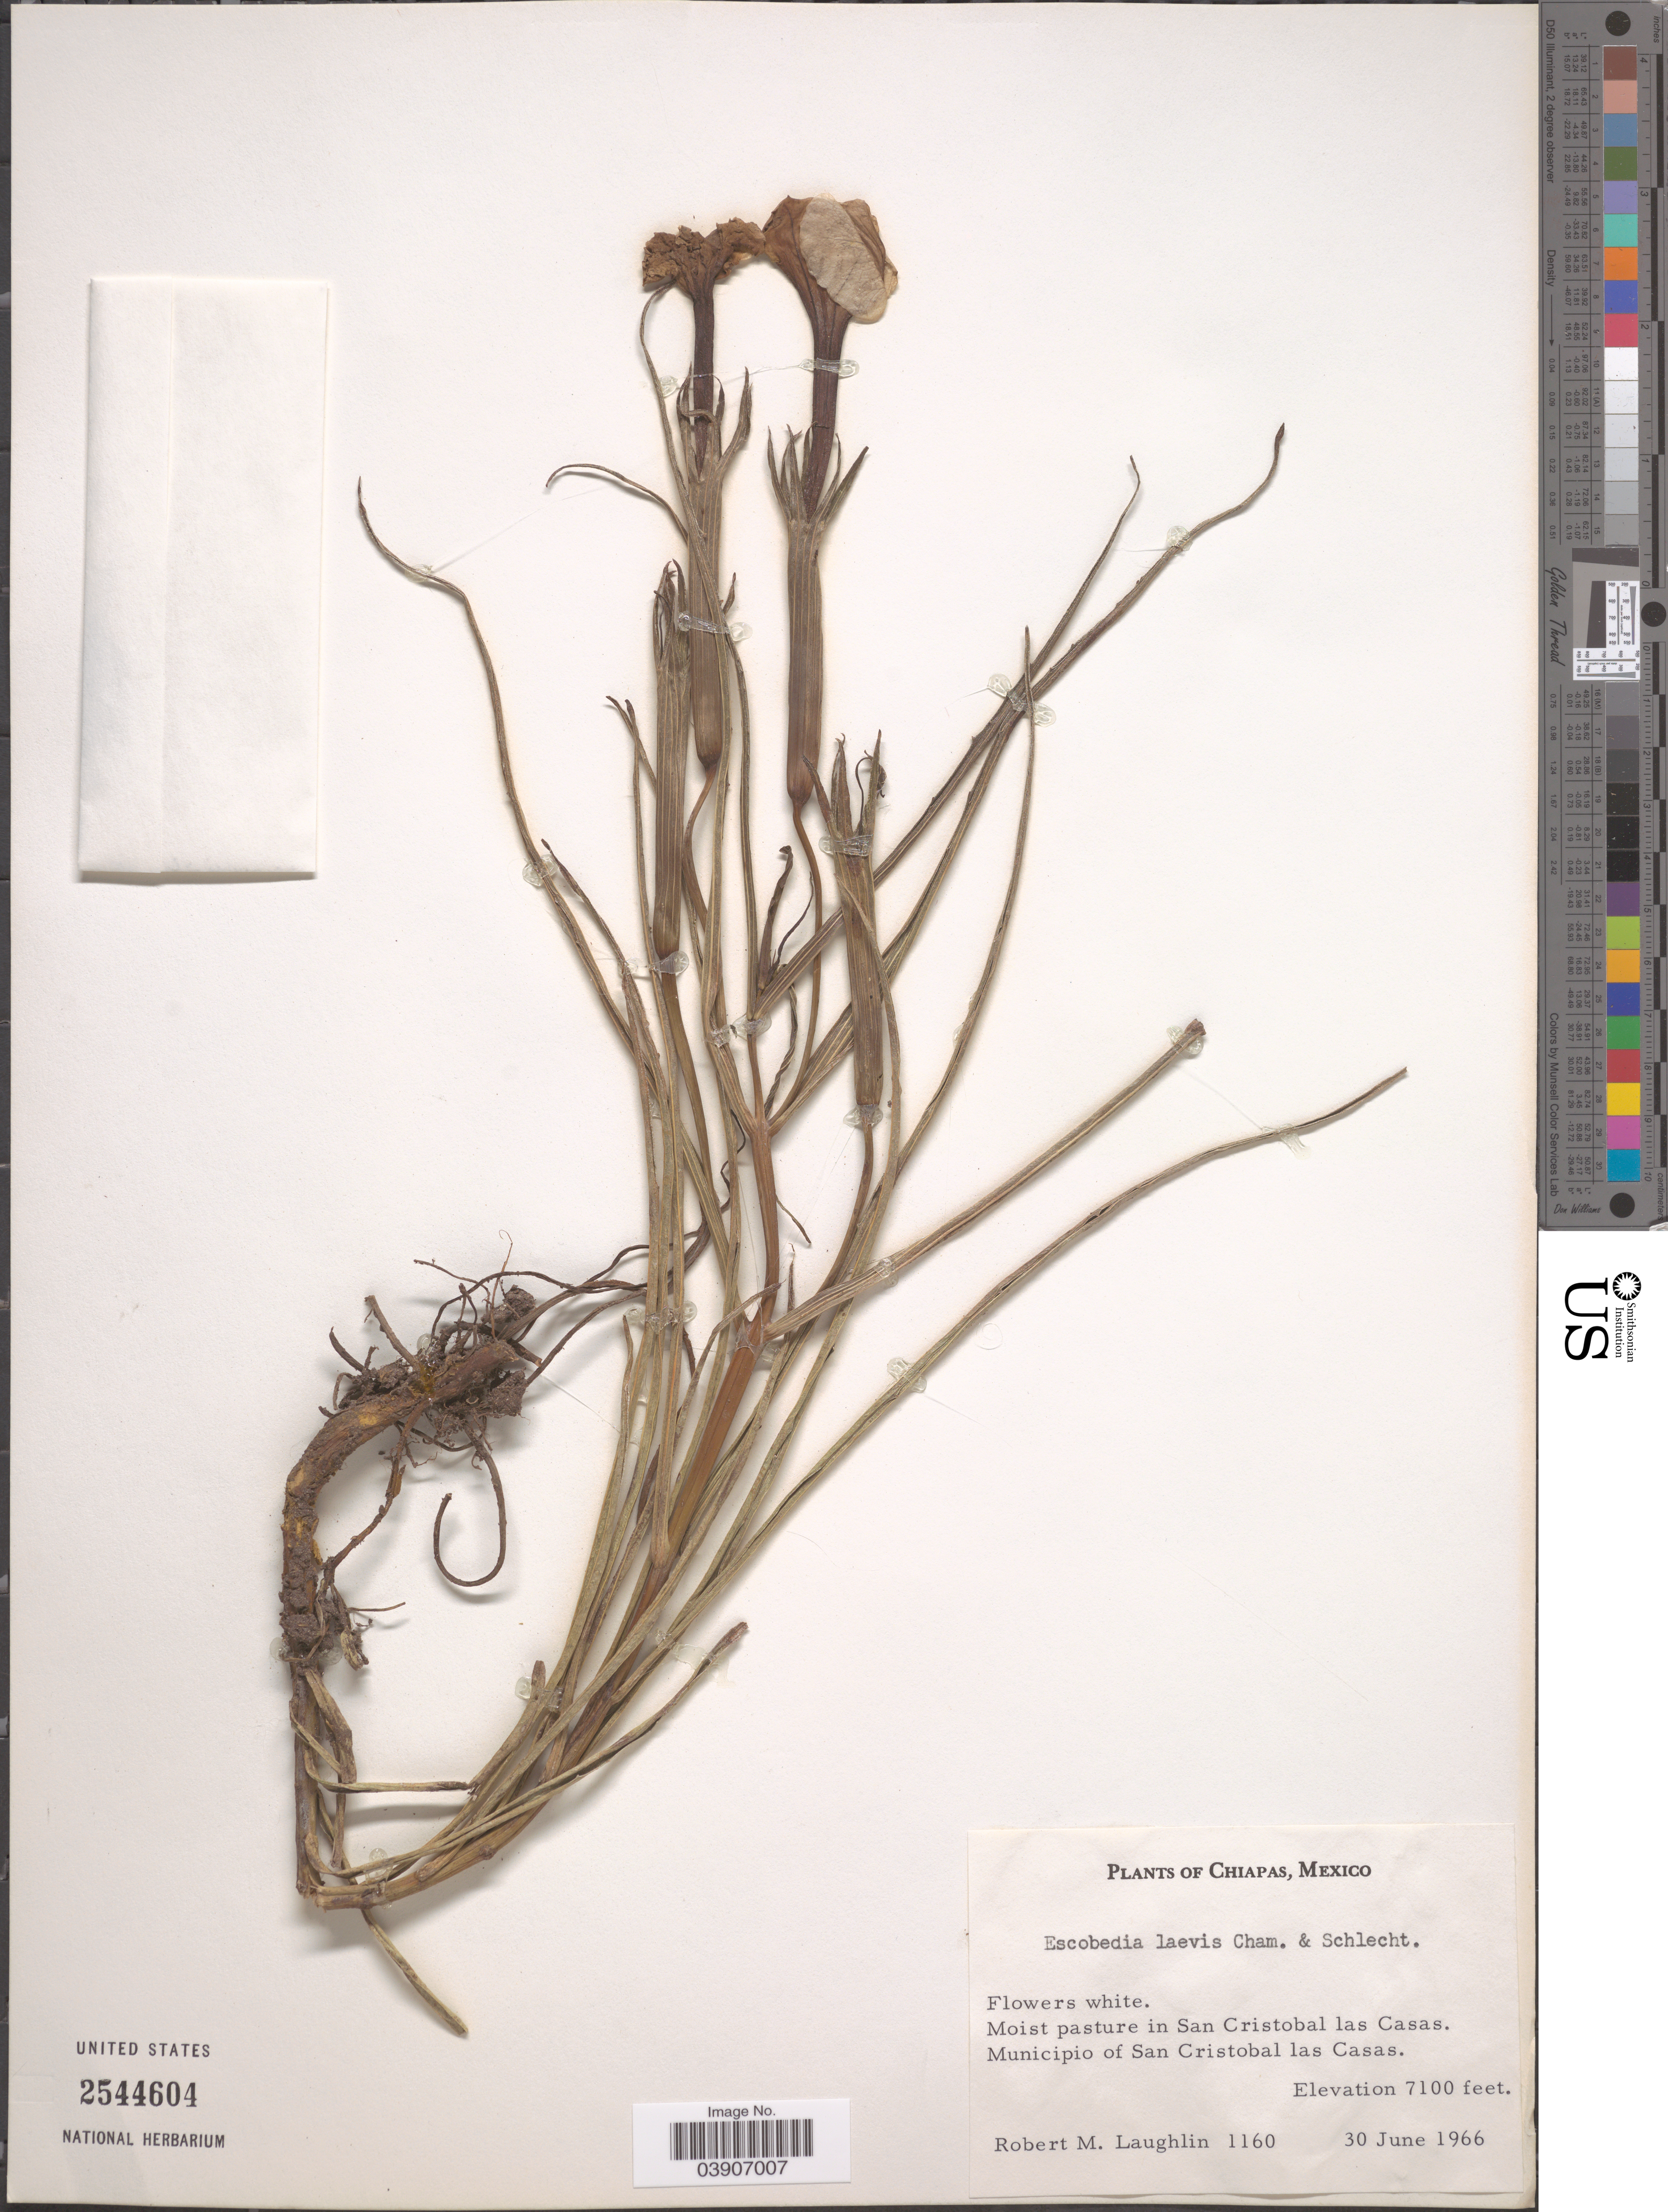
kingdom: Plantae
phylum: Tracheophyta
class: Magnoliopsida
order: Lamiales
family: Orobanchaceae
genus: Escobedia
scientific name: Escobedia laevis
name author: Schltdl. & Cham.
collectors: R. M. Laughlin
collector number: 1160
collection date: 1966-06-30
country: Mexico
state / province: Chiapas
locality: In San Cristobal las Casas. Municipio of San Cristobal las Casas.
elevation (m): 2164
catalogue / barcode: US 2544604